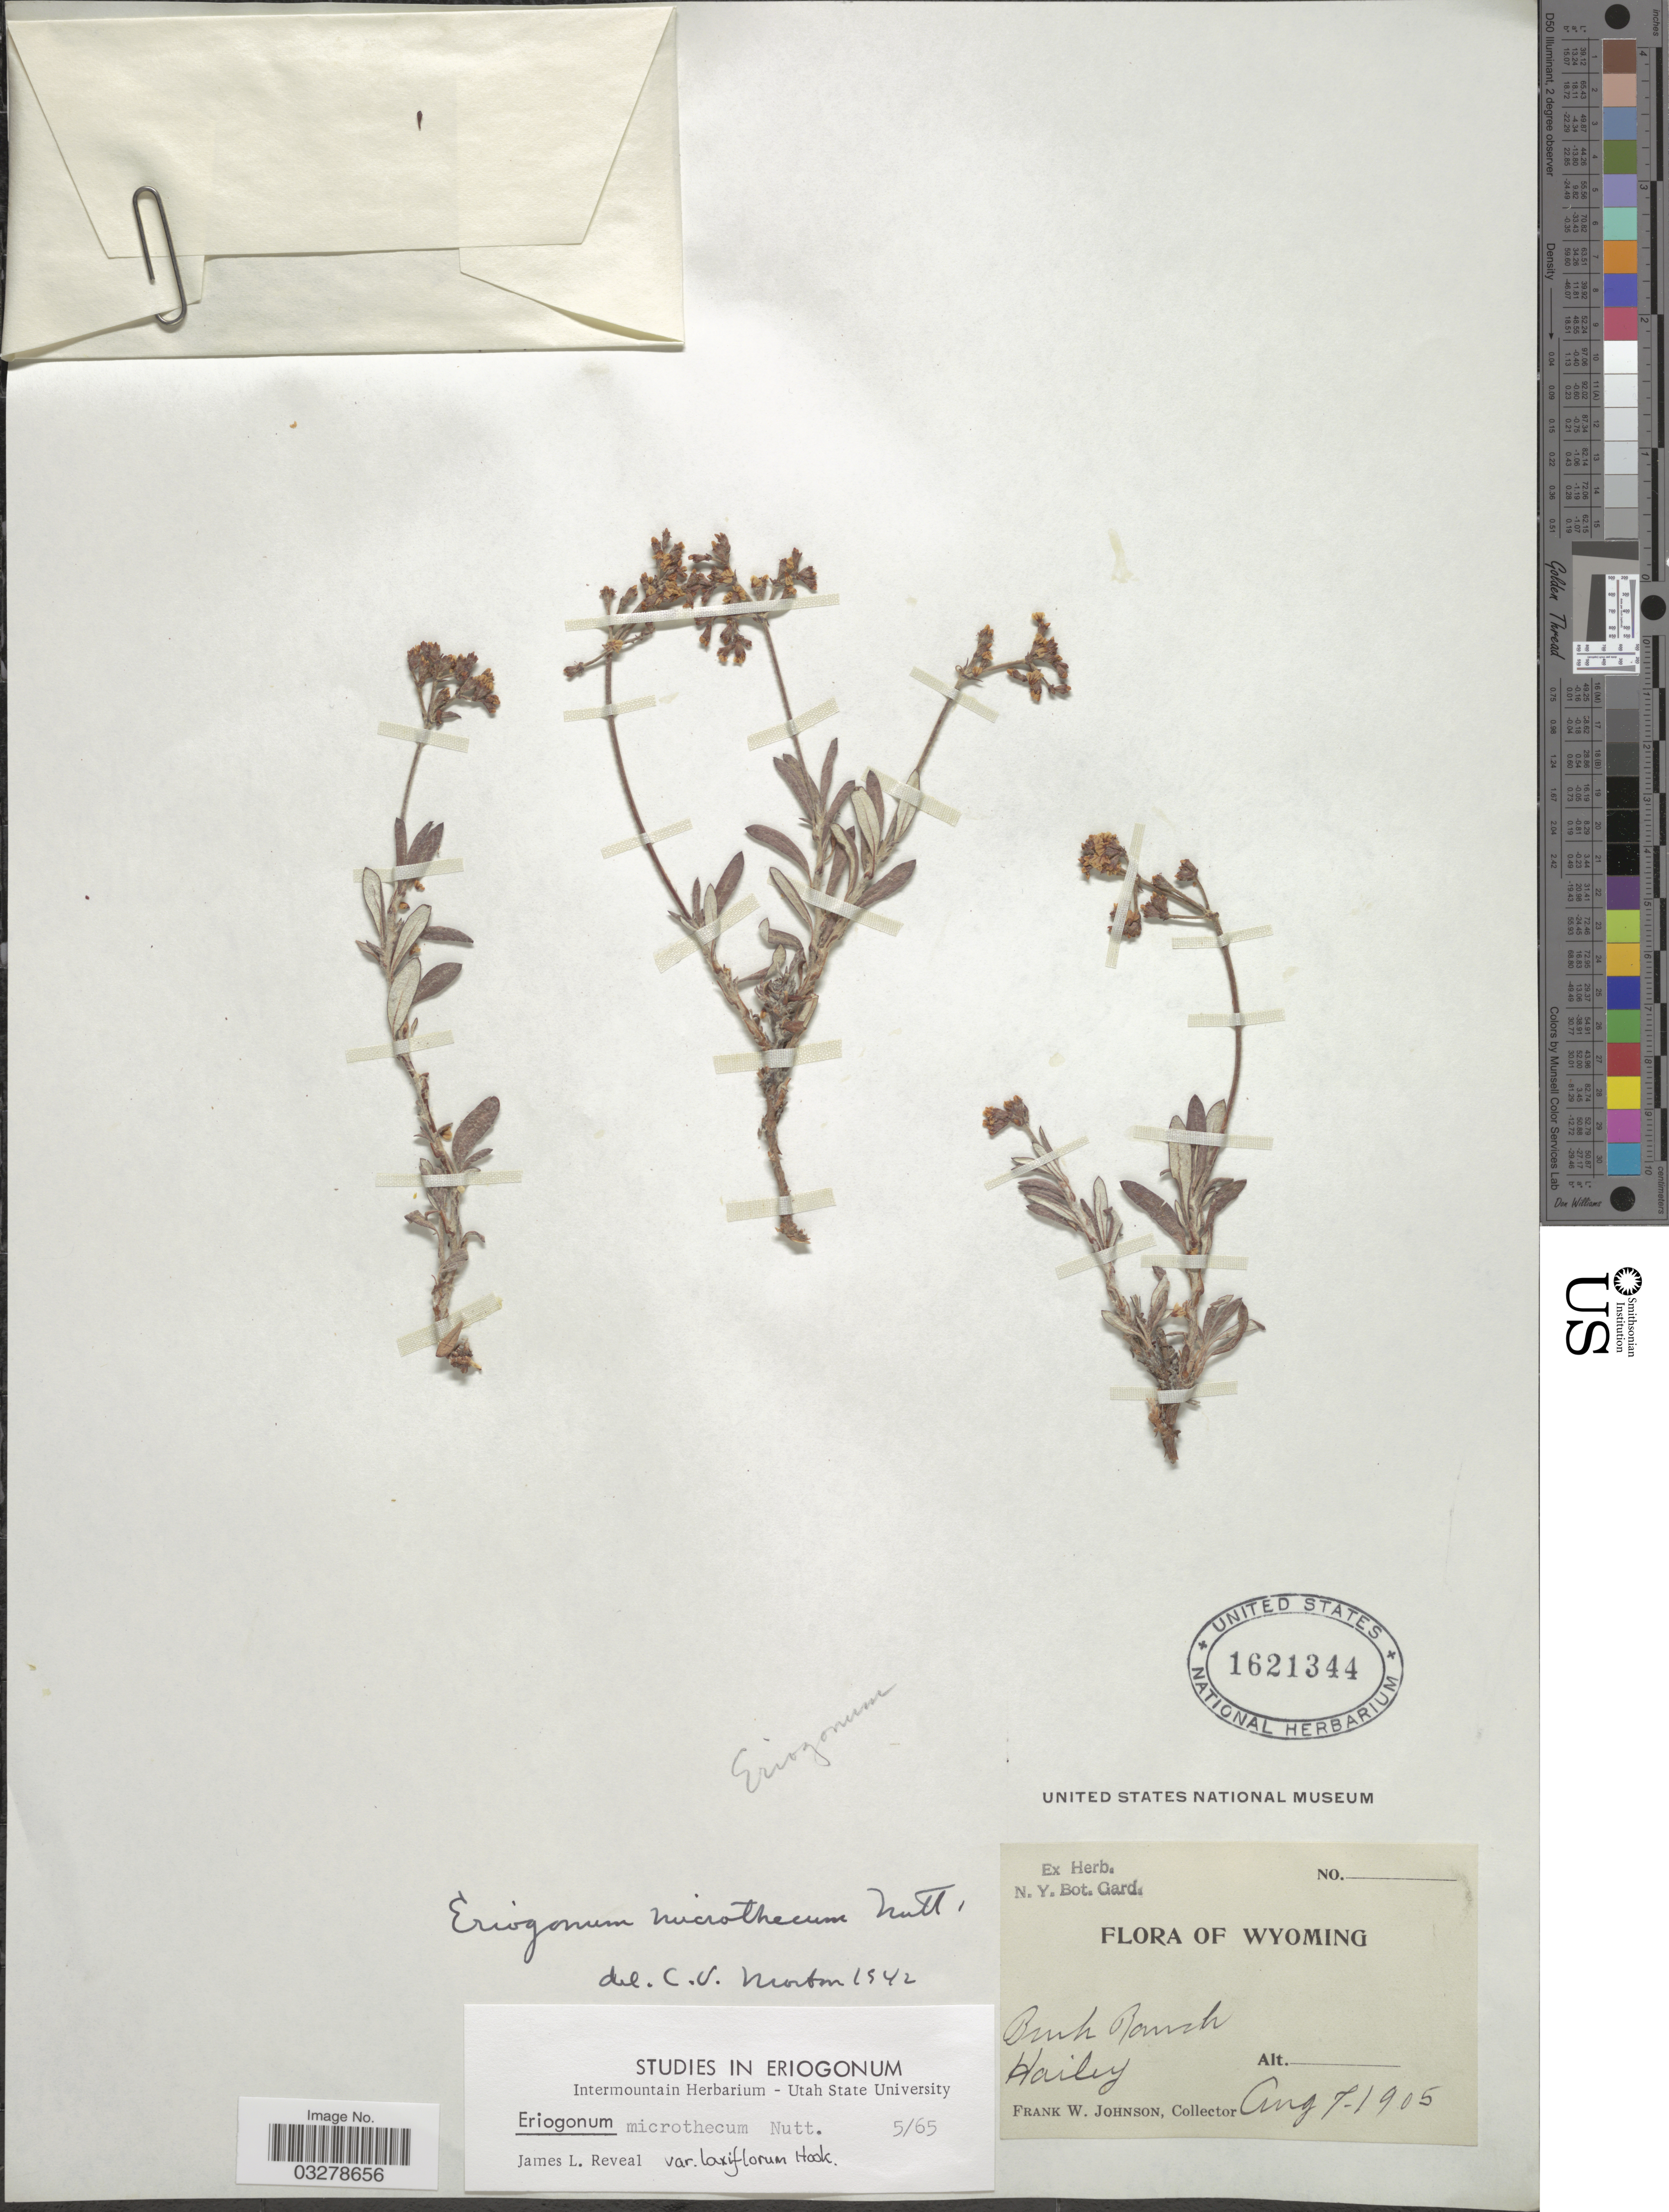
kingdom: Plantae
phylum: Tracheophyta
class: Magnoliopsida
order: Caryophyllales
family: Polygonaceae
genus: Eriogonum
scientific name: Eriogonum microtheca var. laxiflorum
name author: Hook.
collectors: F. W. Johnson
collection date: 1905-08-07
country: United States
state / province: Wyoming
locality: Bush Ranch. Hailey.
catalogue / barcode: US 1621344